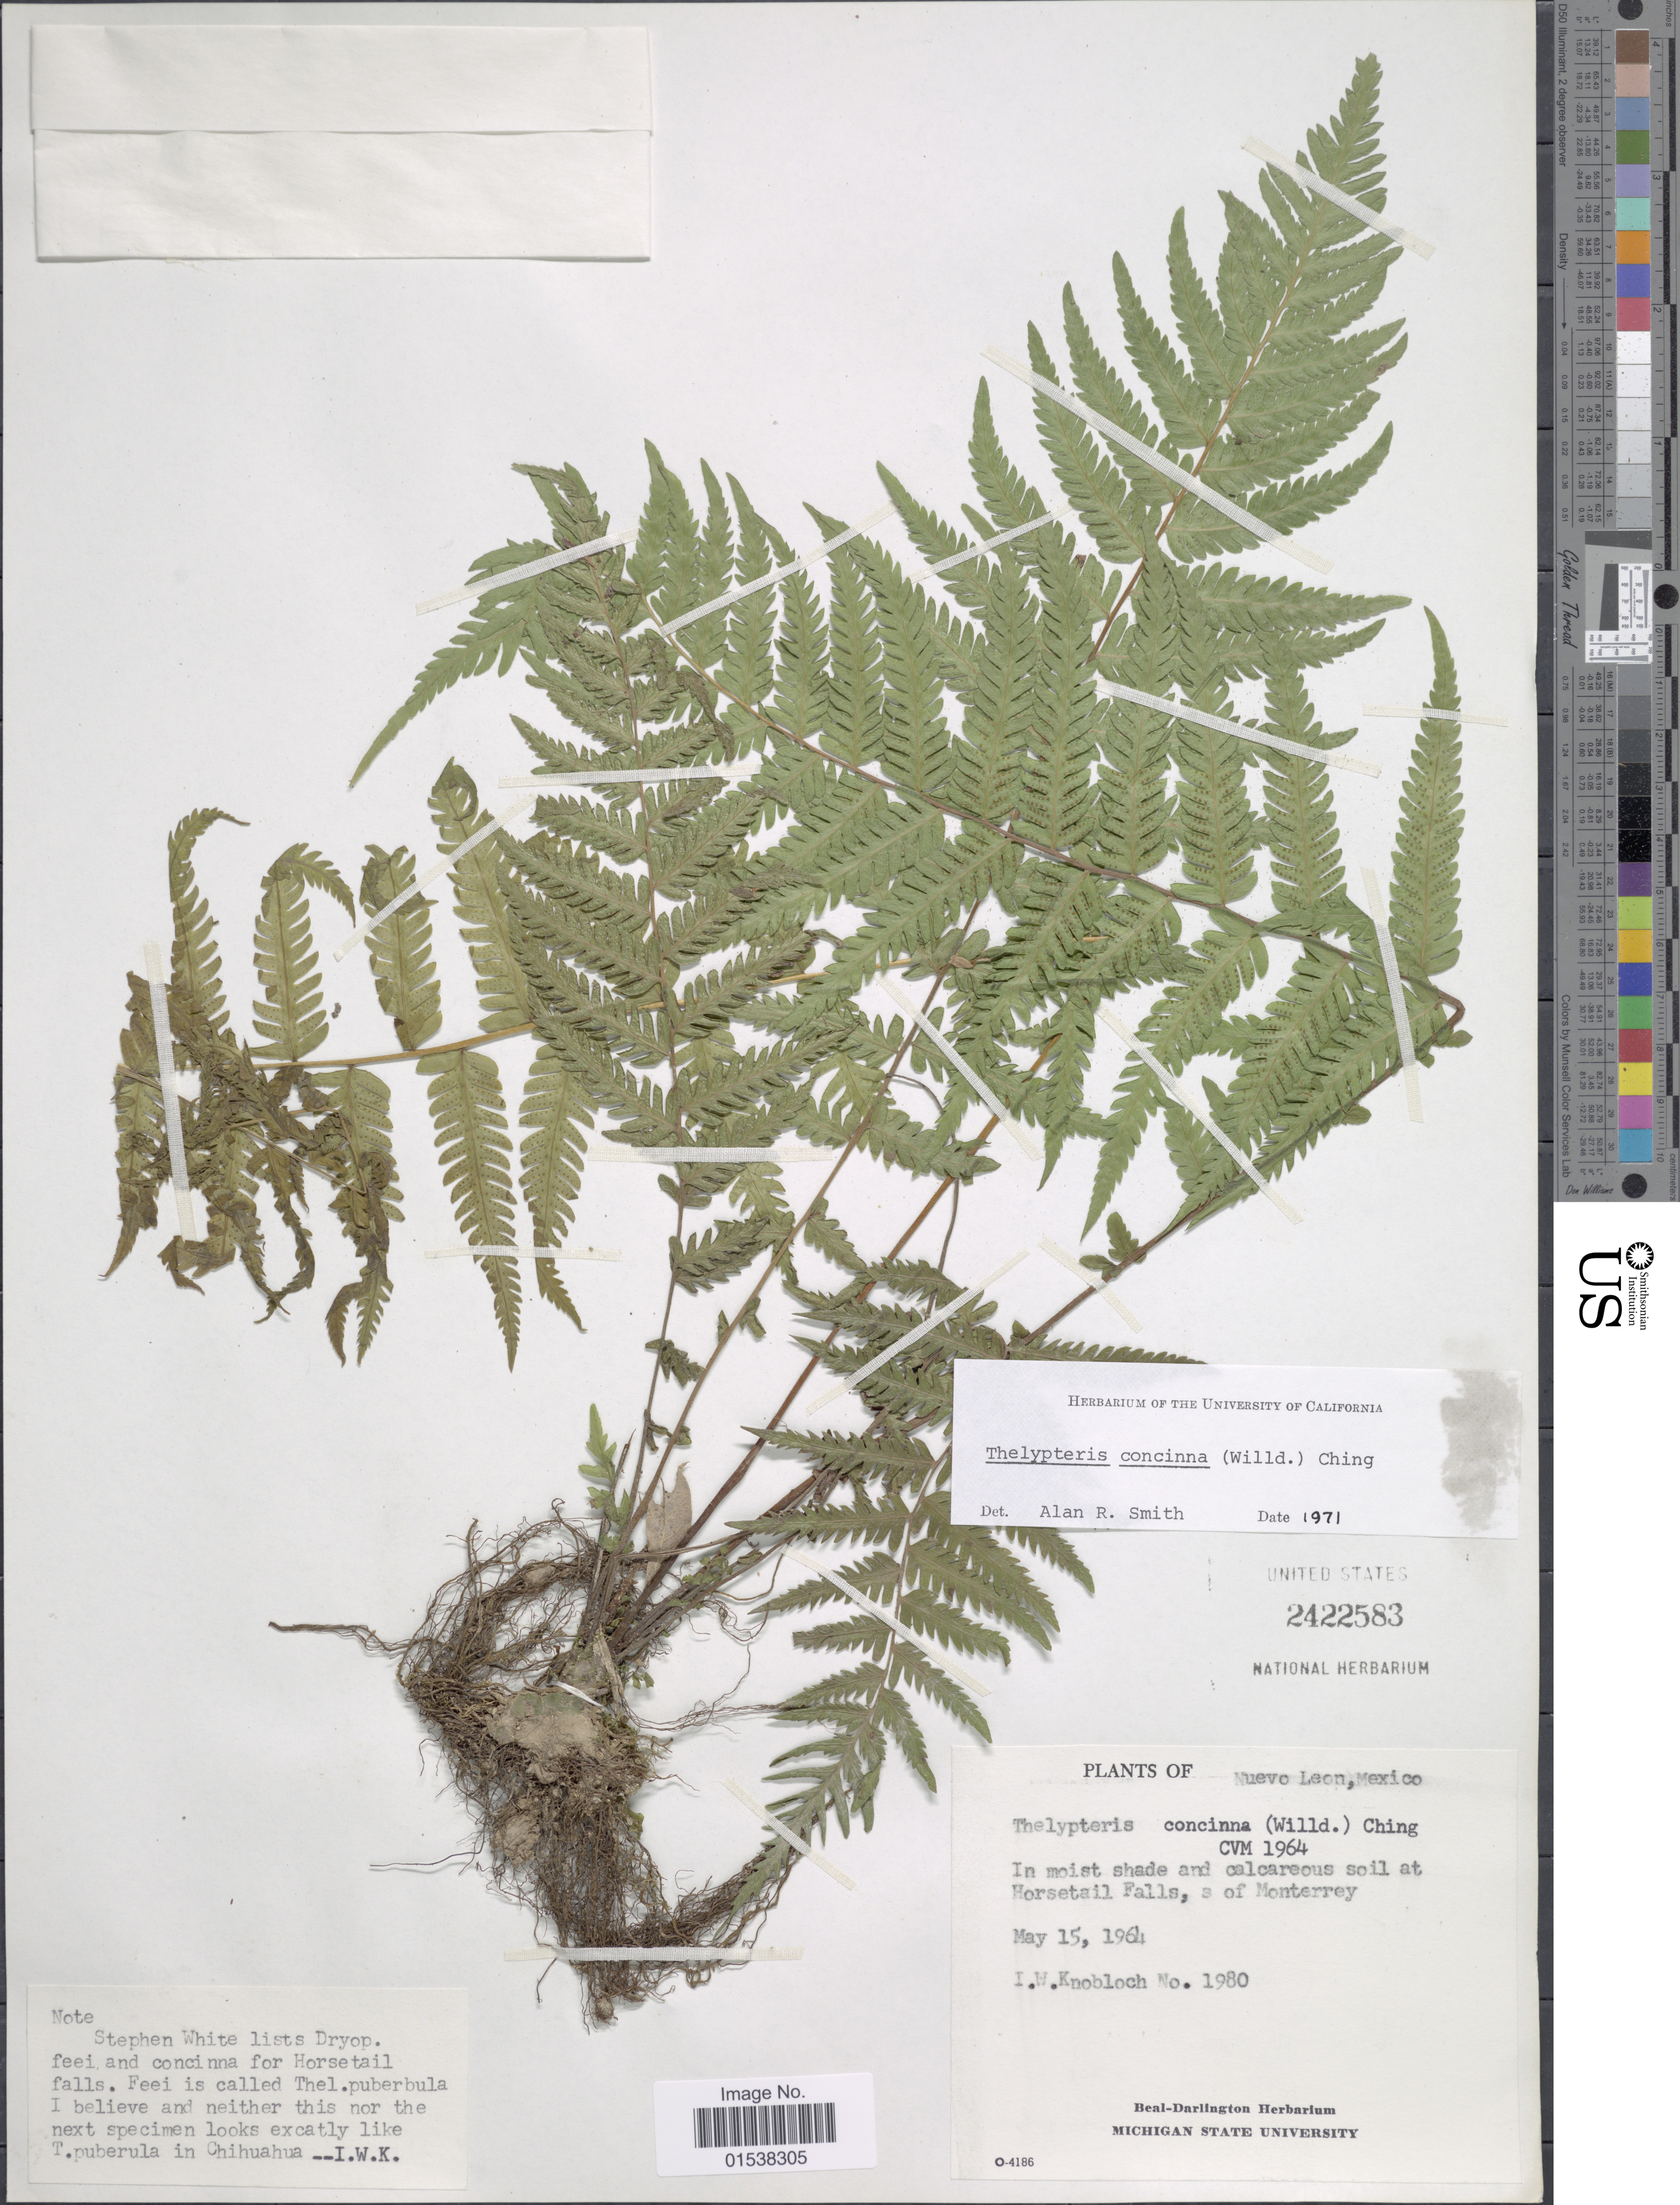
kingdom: Plantae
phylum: Tracheophyta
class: Polypodiopsida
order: Polypodiales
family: Thelypteridaceae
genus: Amauropelta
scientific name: Amauropelta concinna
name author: (Willd.) Pic. Serm.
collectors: I. W. Knobloch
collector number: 1980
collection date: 1964-05-15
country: Mexico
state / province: Nuevo León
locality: At Horsetail Falls, s of Monterrey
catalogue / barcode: US 2422583